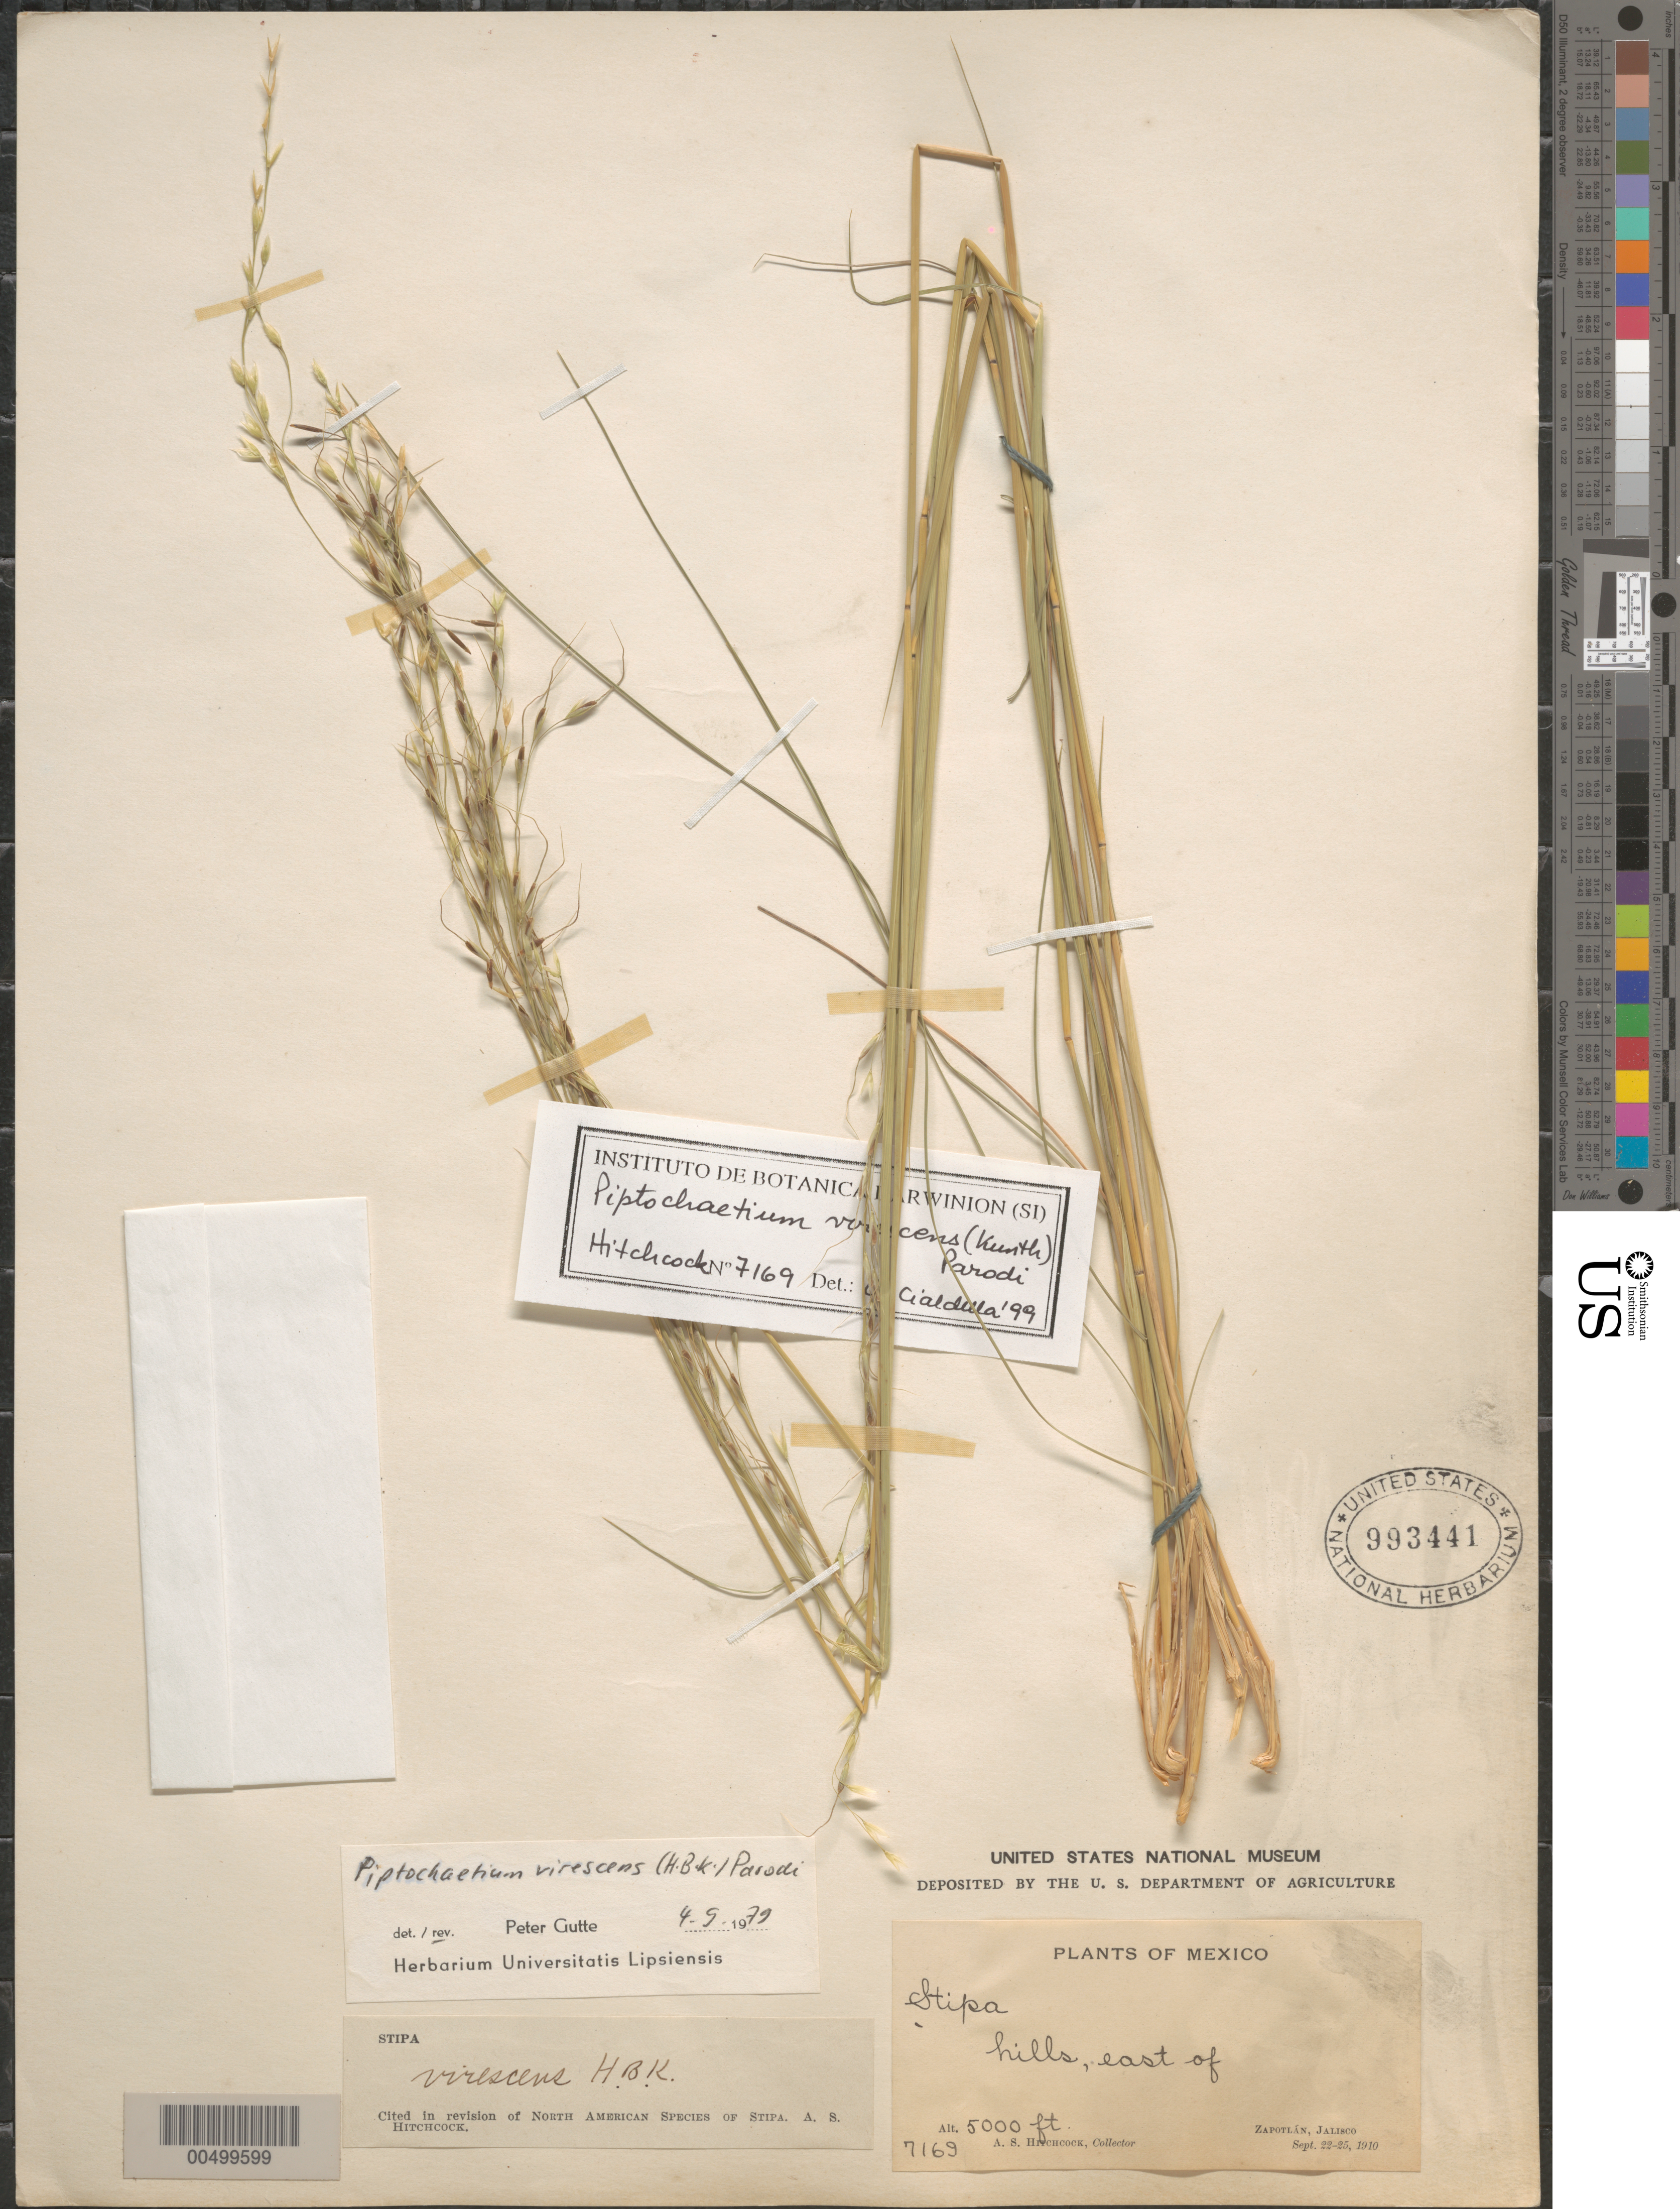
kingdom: Plantae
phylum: Tracheophyta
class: Liliopsida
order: Poales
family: Poaceae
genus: Piptochaetium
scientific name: Piptochaetium virescens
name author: (Kunth) Parodi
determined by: Gutte, P.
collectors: A. S. Hitchcock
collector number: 7169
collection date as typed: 22 Sep 1910 to 25 Sep 1910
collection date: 1910-09-22/1910-09-25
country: Mexico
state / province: Jalisco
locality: E of Zapotlán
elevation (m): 1524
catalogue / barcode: US 993441